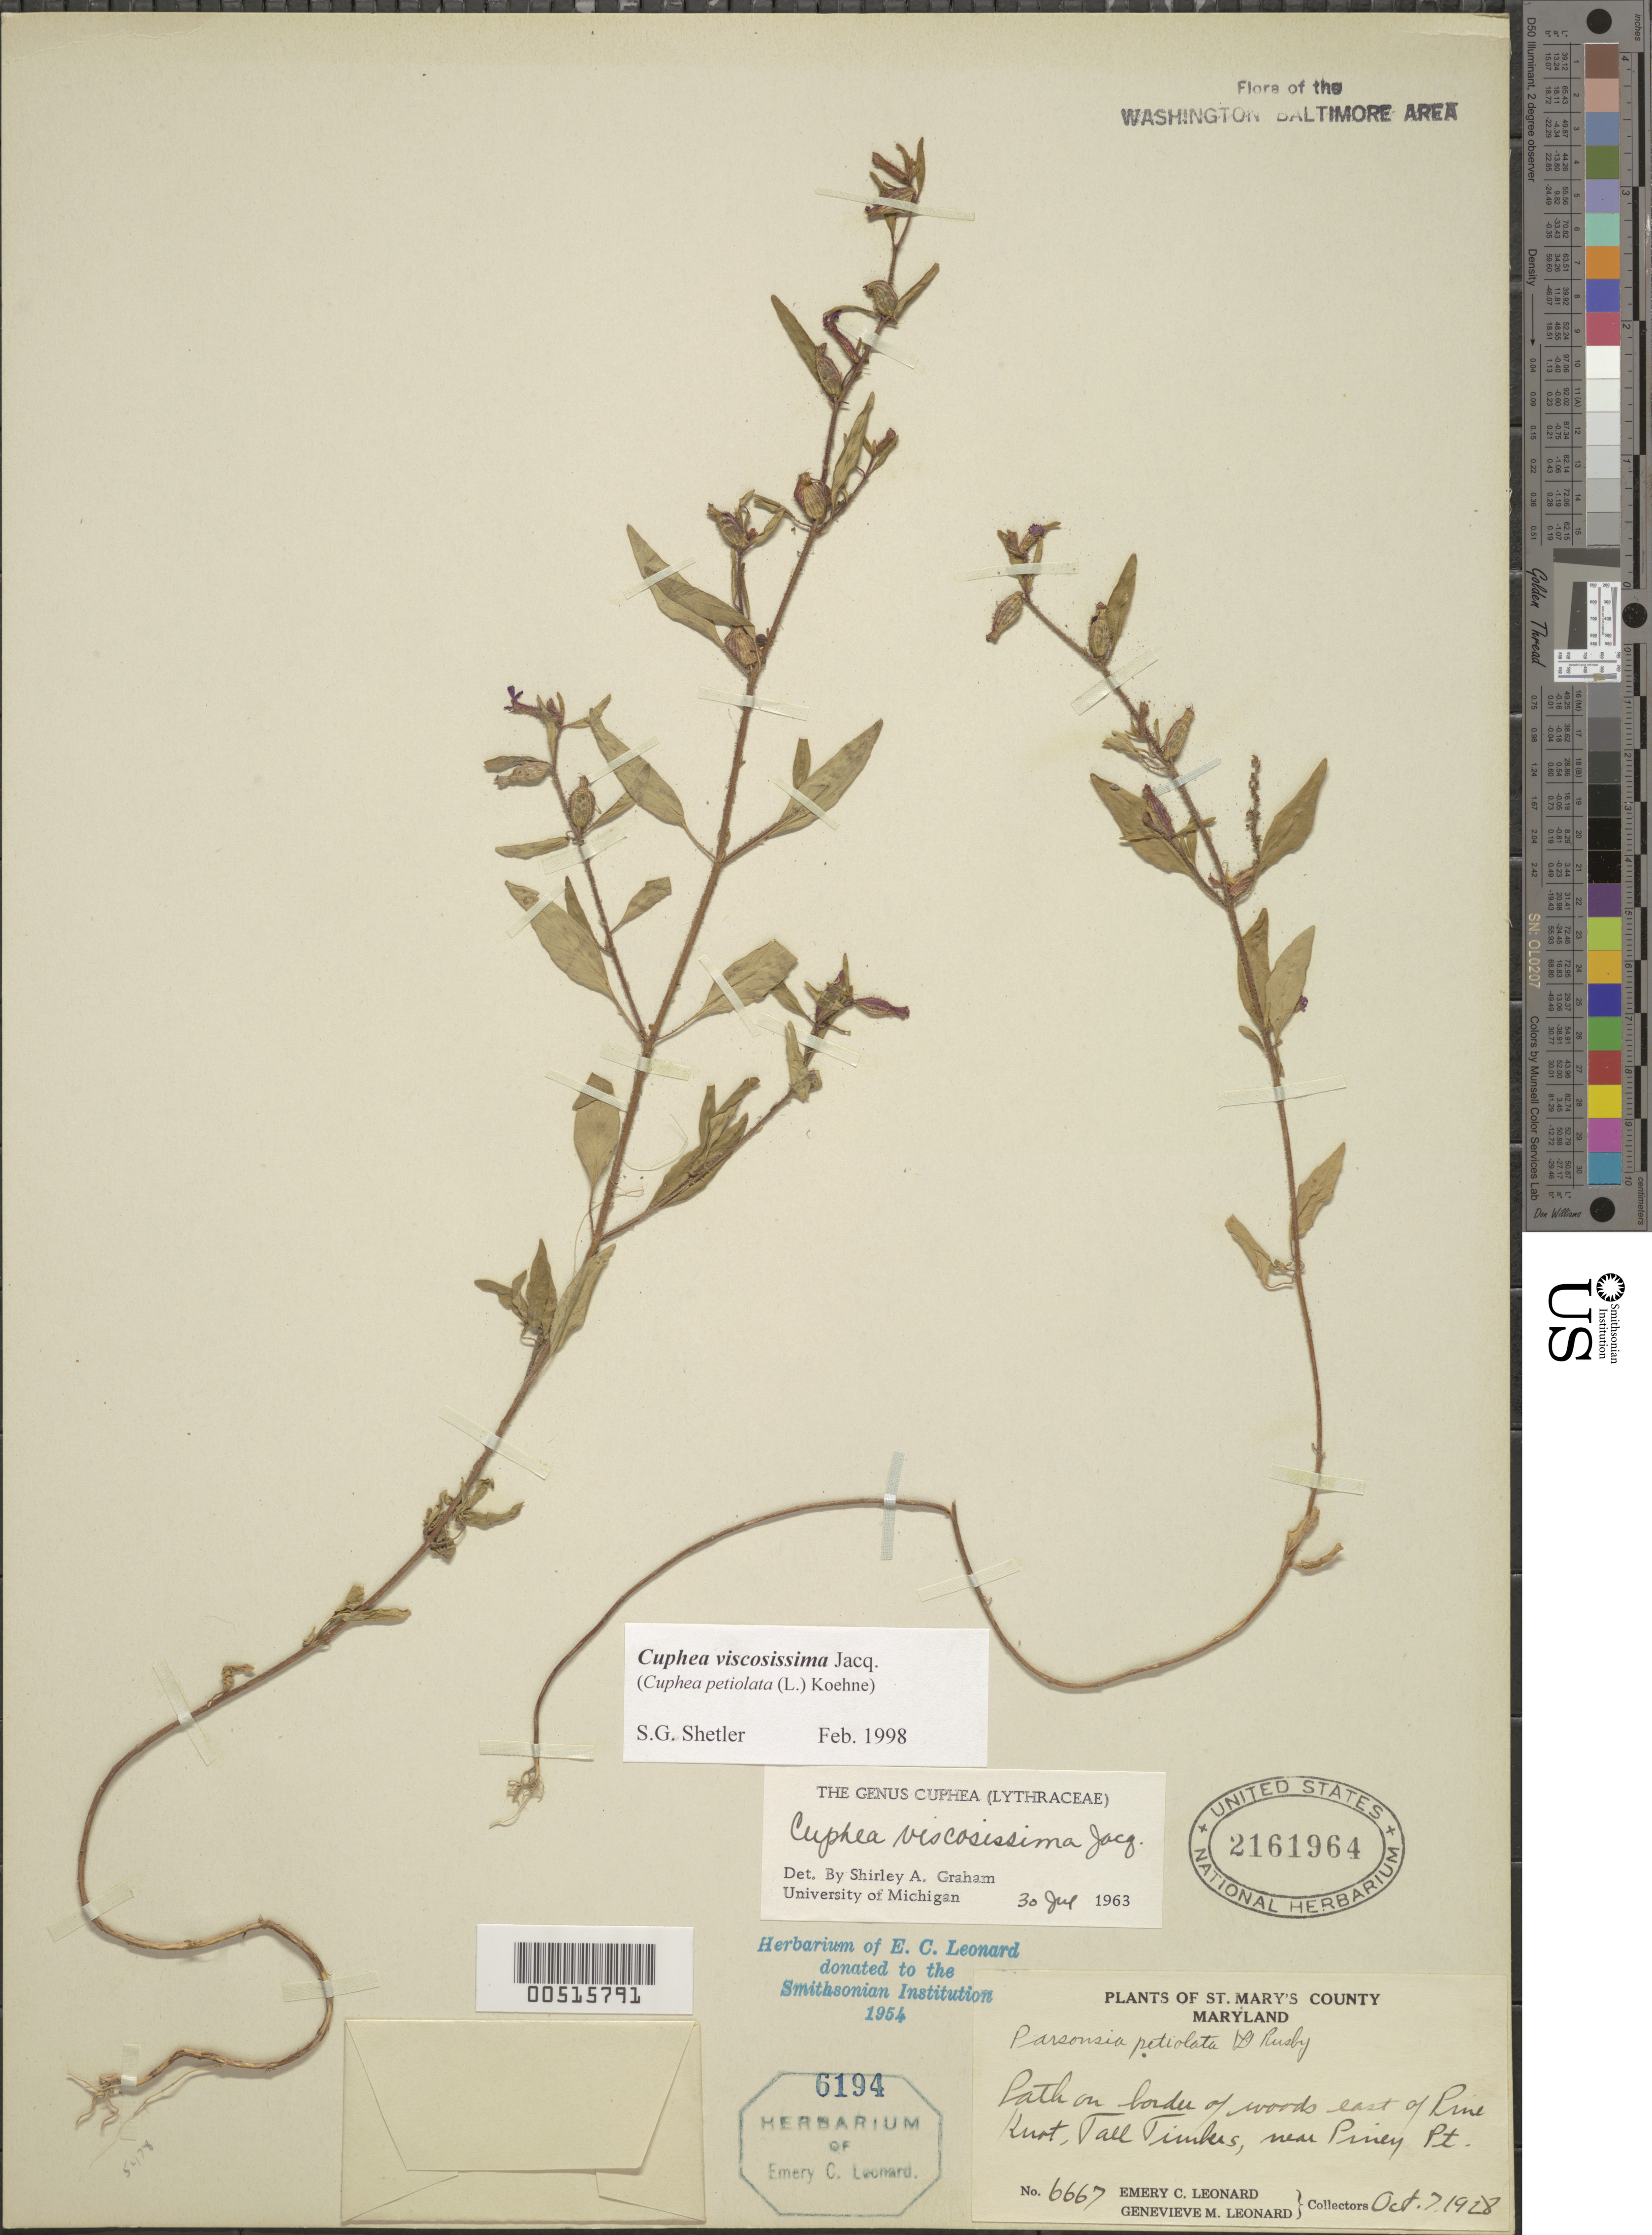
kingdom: Plantae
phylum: Tracheophyta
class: Magnoliopsida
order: Myrtales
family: Lythraceae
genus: Cuphea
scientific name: Cuphea viscosissima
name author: Jacq.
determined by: Graham, Shirley Ann Tousch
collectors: E. C. Leonard & G. M. Leonard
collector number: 667.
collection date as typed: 07 Oct 1928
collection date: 1928-10-07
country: United States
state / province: Maryland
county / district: St. Mary's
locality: Tall Timbers, E of Pine Knot, near Piney Point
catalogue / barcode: US 2161964